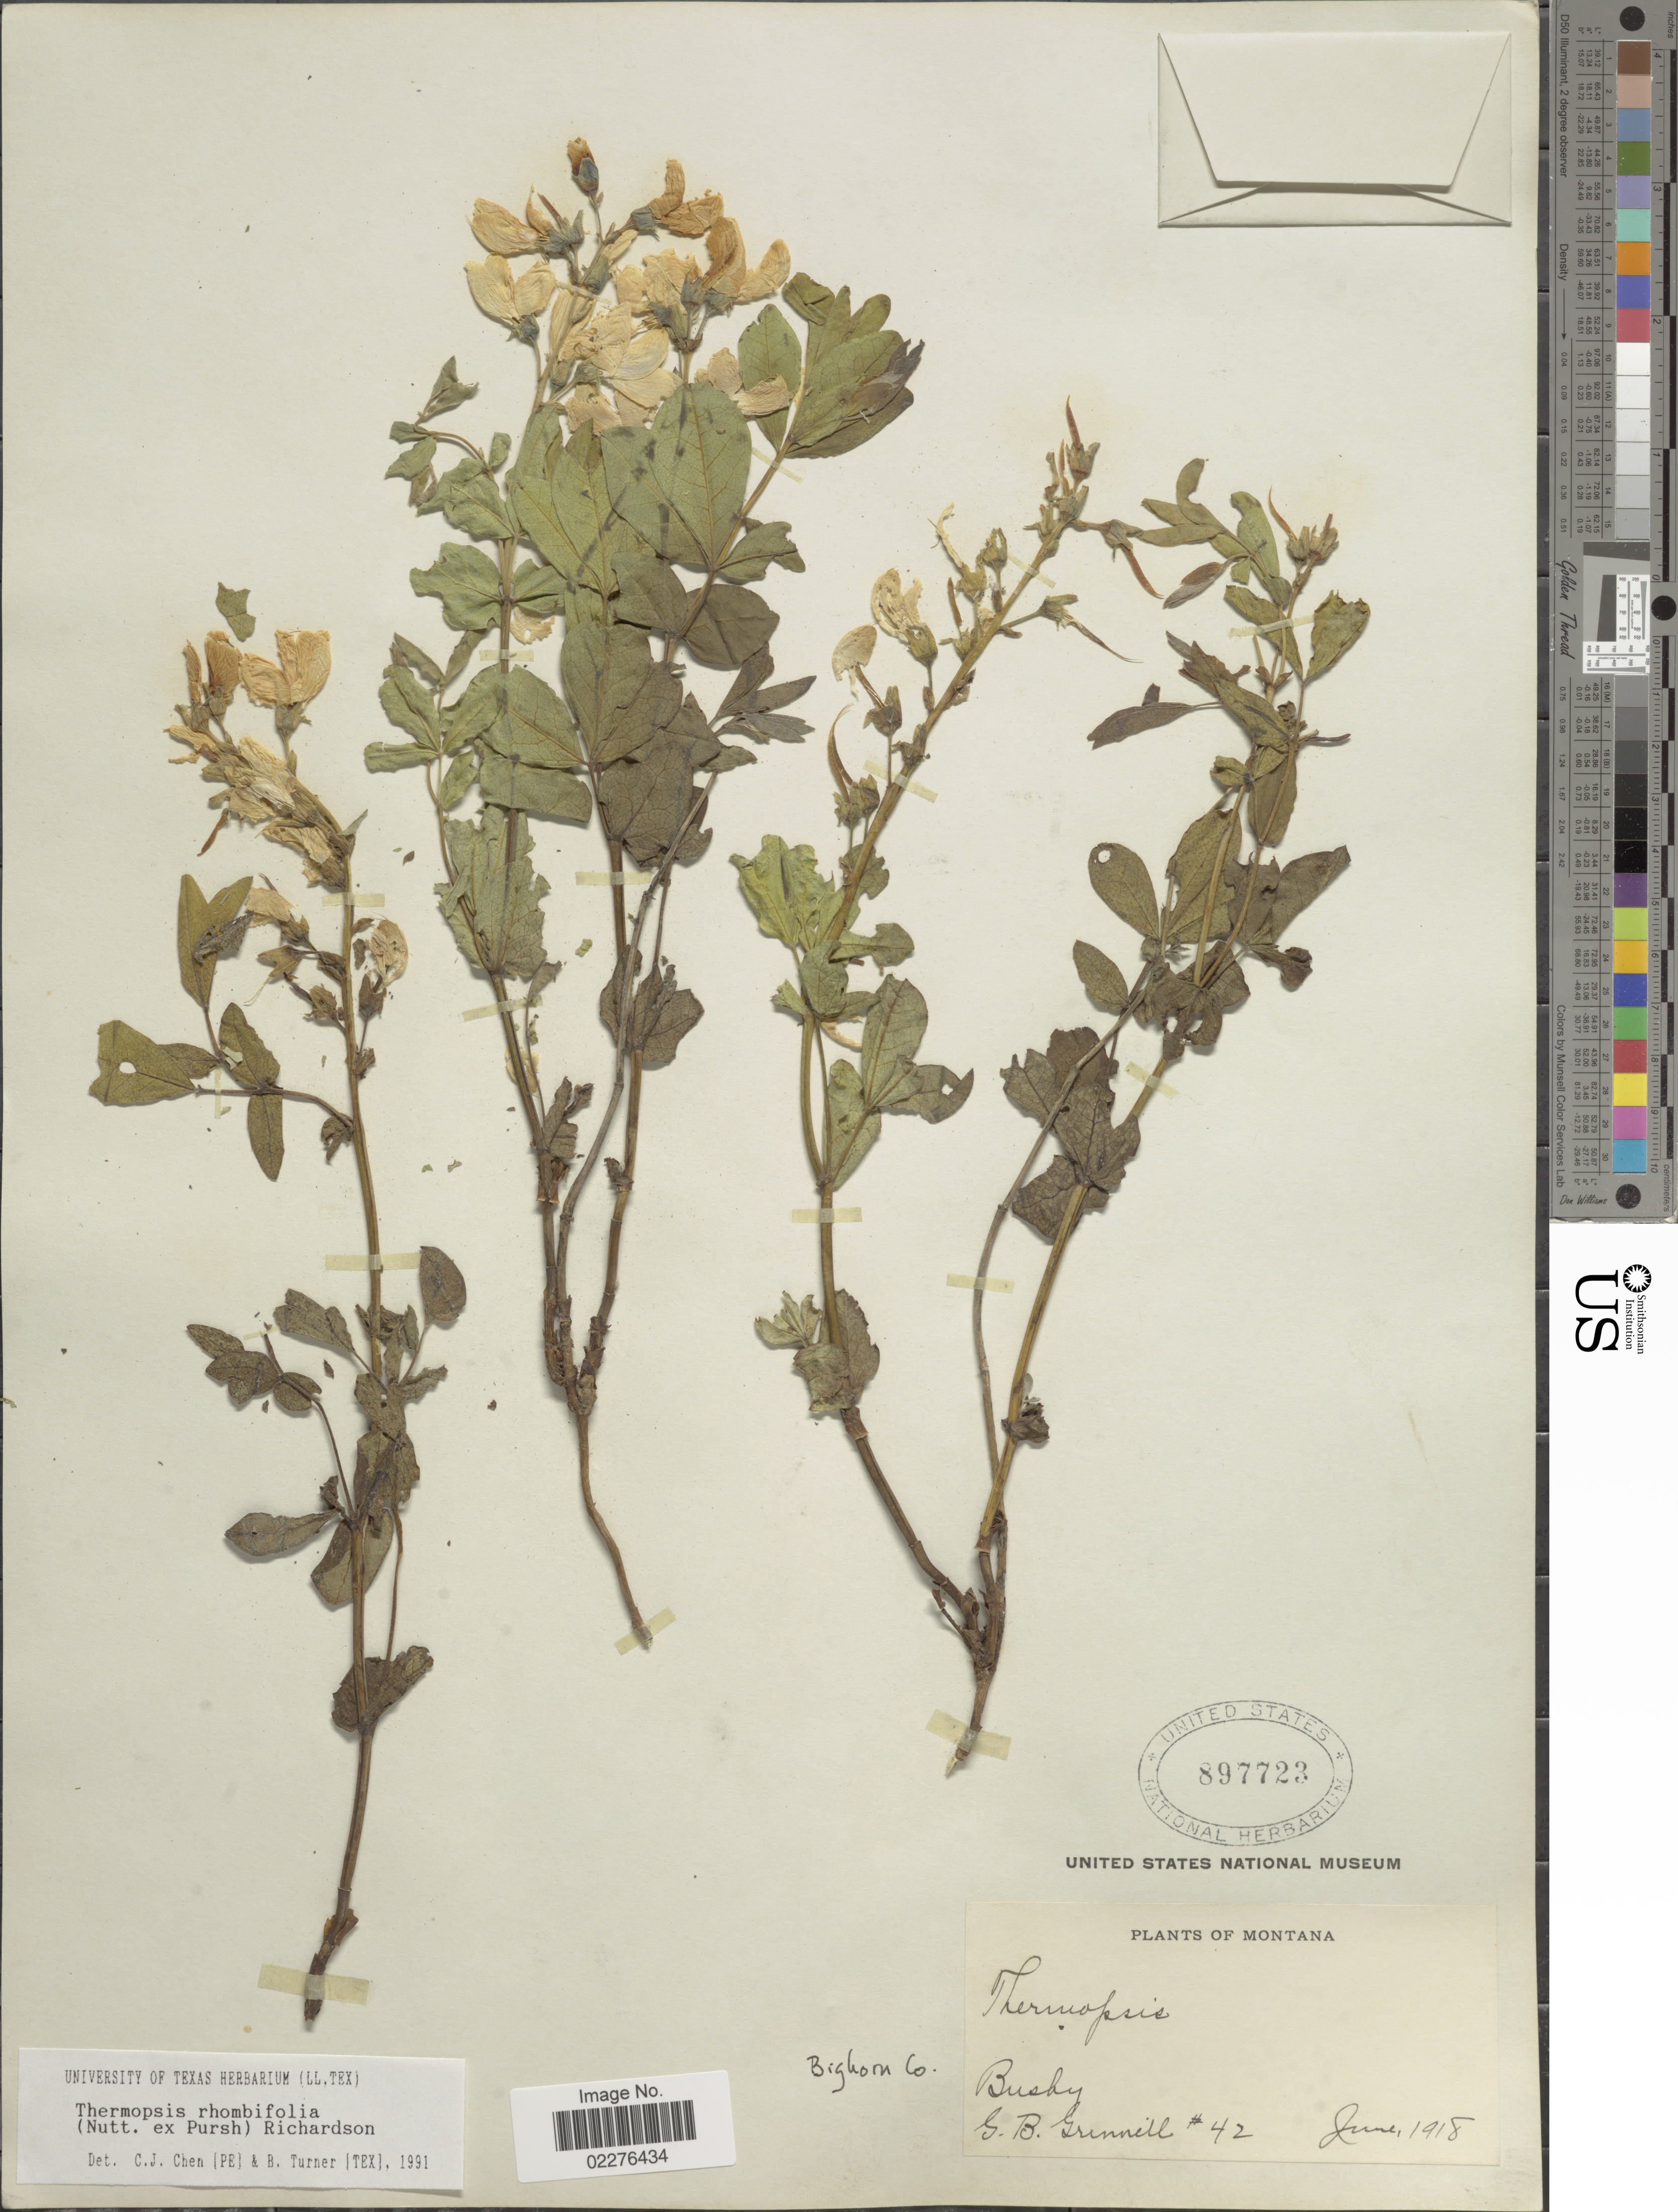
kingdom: Plantae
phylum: Tracheophyta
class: Magnoliopsida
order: Fabales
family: Fabaceae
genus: Thermopsis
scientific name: Thermopsis rhombifolia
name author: Richardson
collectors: G. Grinnell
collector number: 42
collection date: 1918-06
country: United States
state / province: Montana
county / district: Big Horn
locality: Busby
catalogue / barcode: US 897723